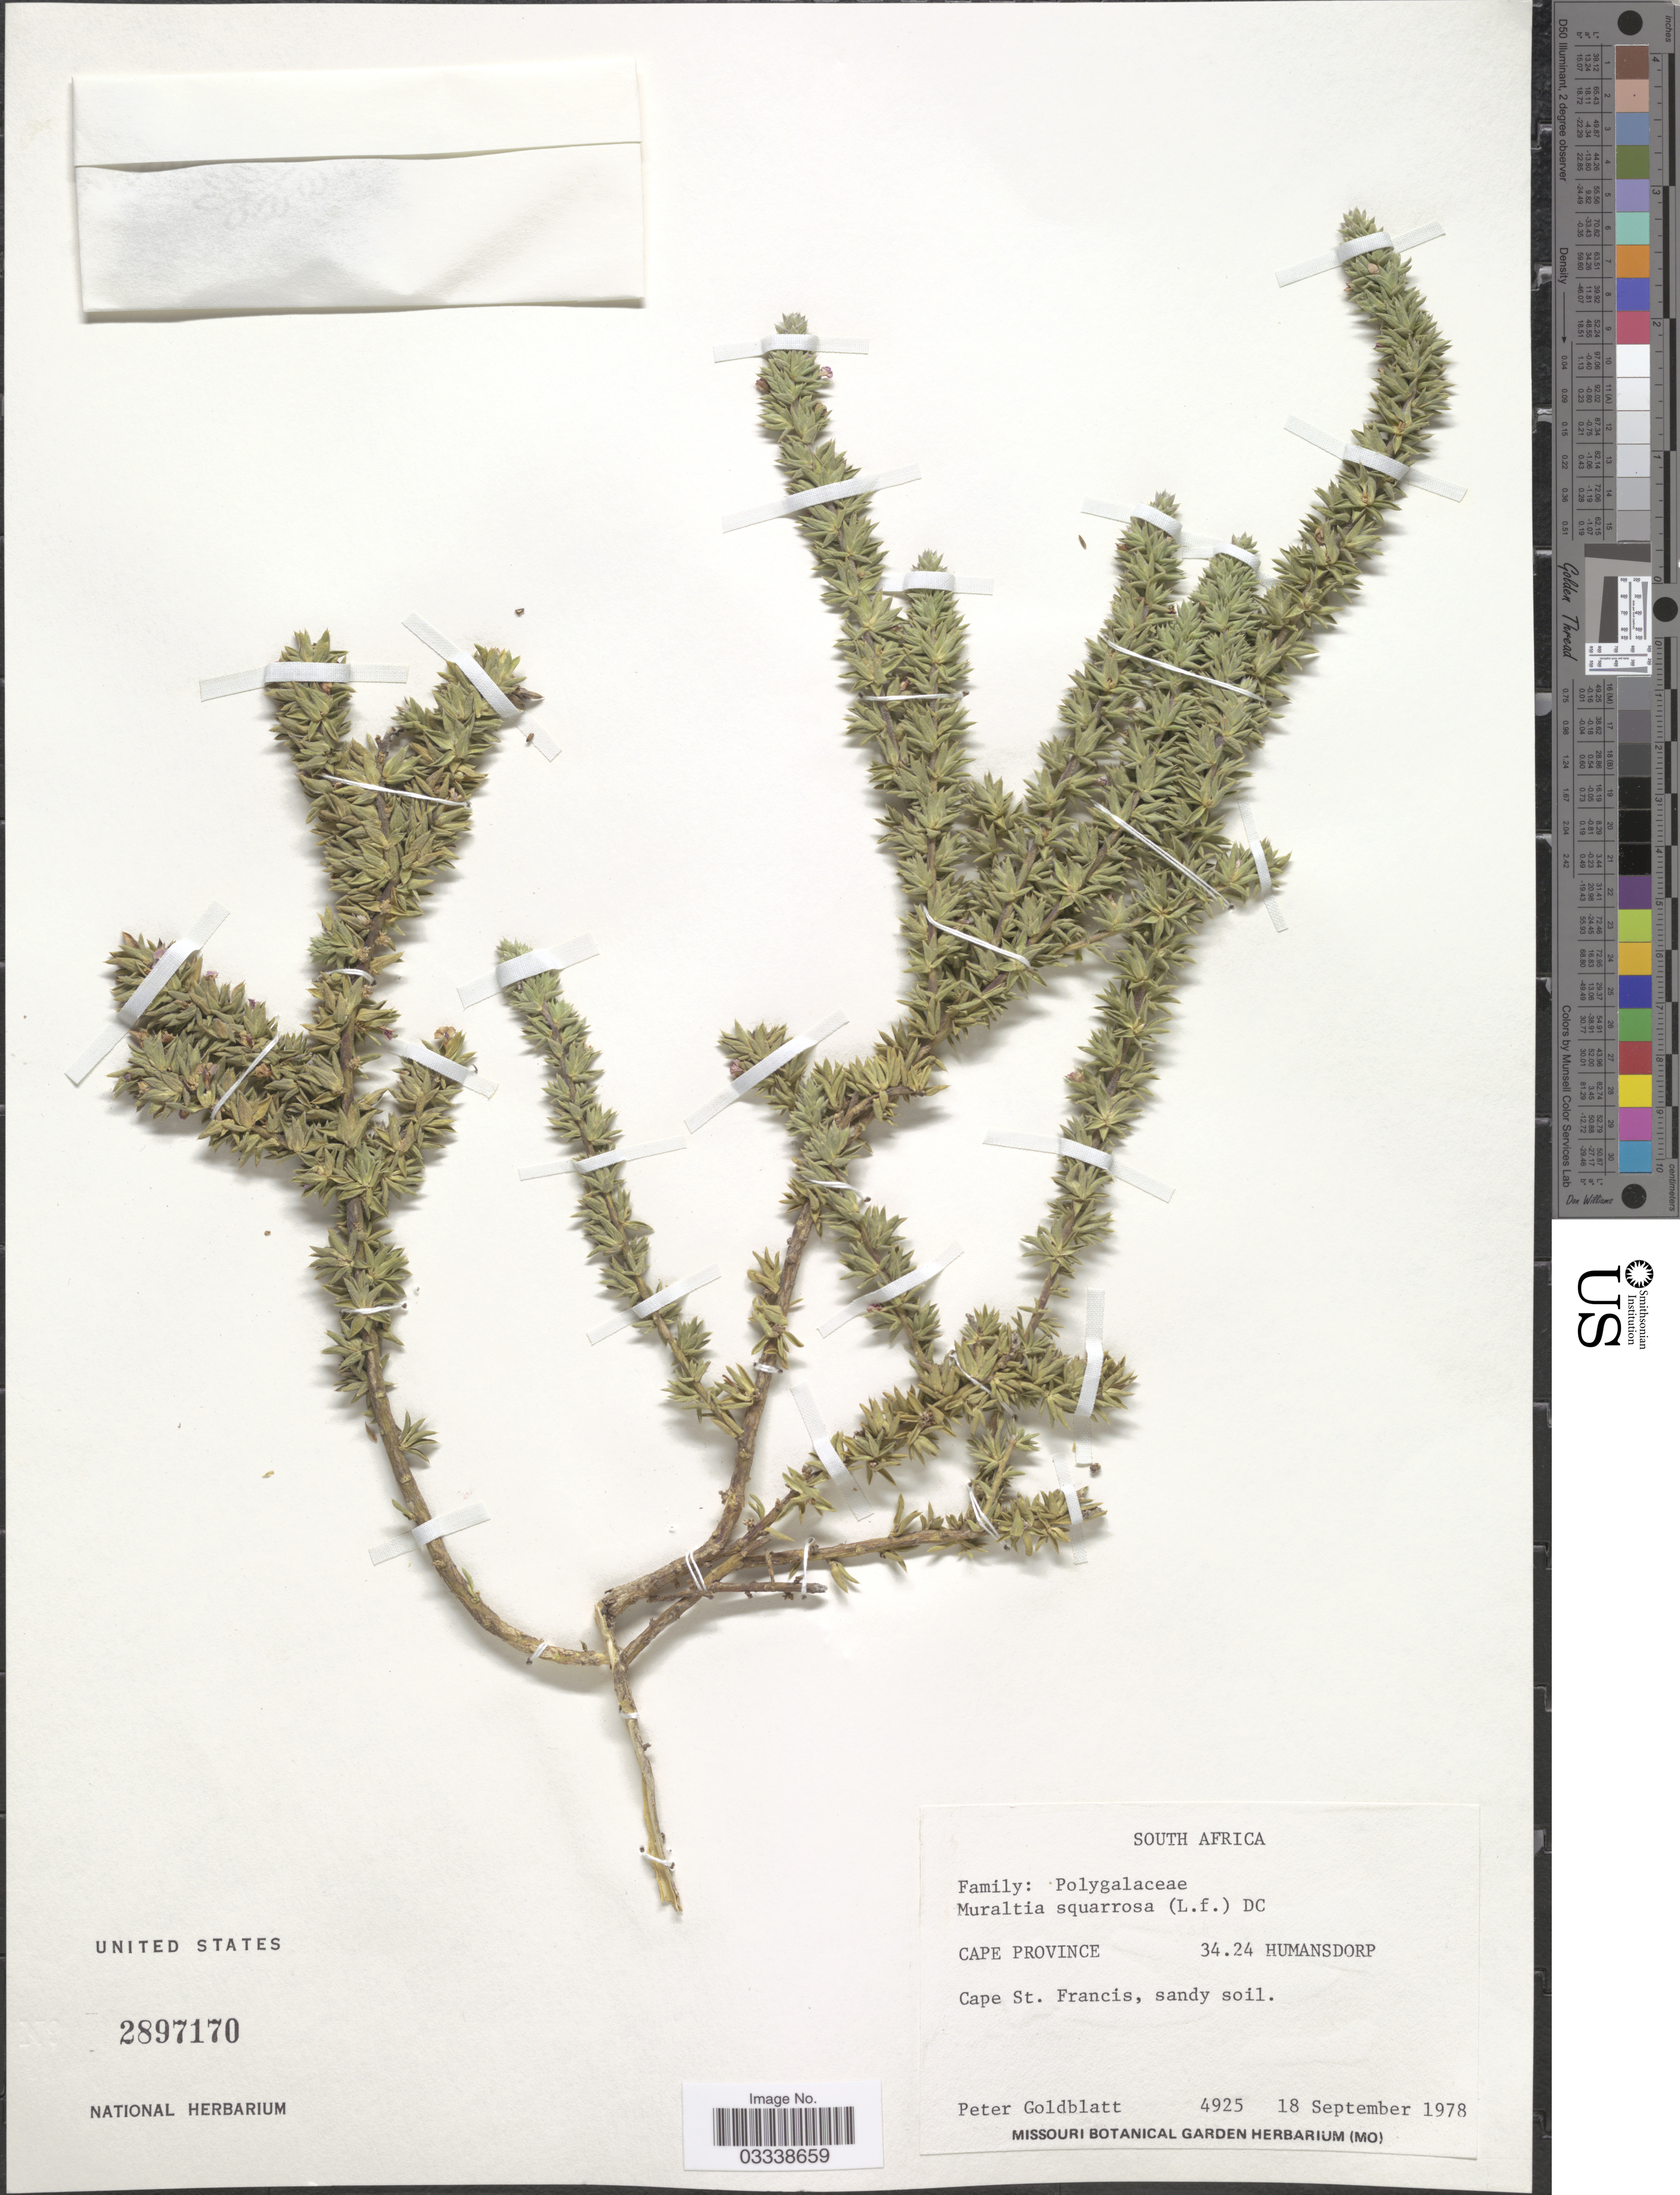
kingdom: Plantae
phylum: Tracheophyta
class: Magnoliopsida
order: Fabales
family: Polygalaceae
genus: Muraltia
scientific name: Muraltia squarrosa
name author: (L. f.) DC.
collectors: P. Goldblatt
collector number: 4925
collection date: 1978-09-18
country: South Africa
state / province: Eastern Cape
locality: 34.24 Humansdorp. Cape St. Francis.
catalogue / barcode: US 2897170